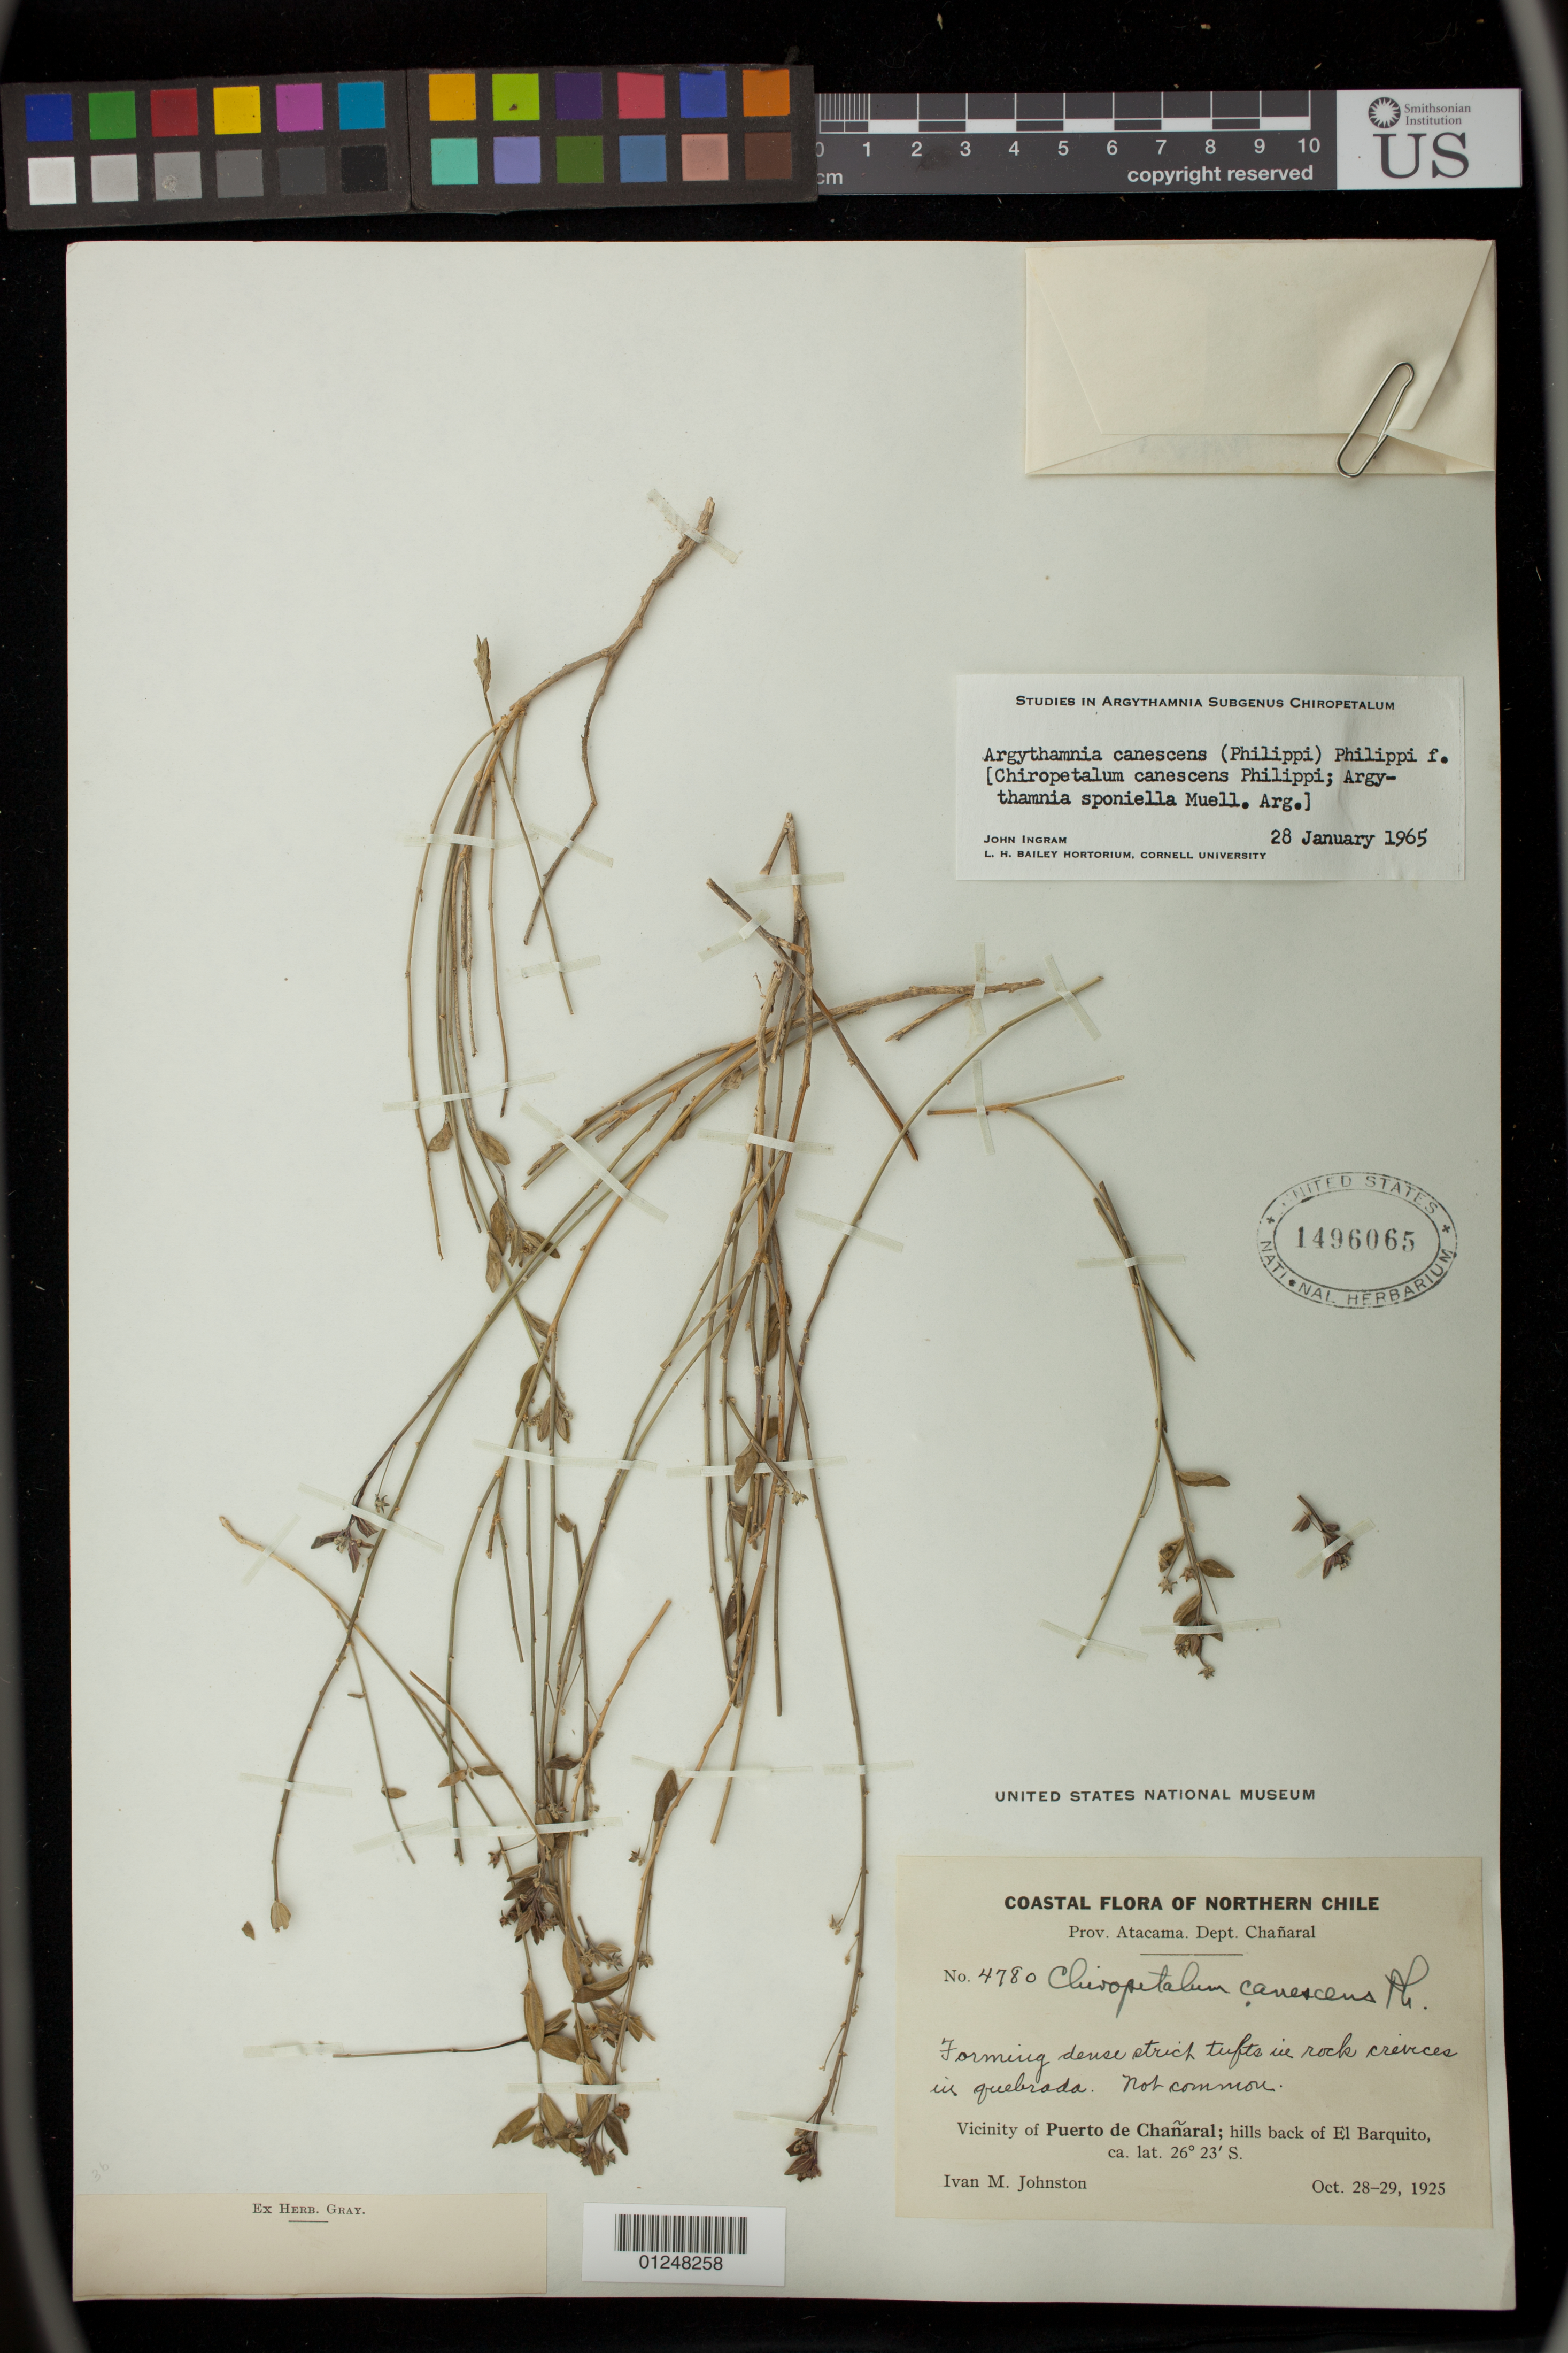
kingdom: Plantae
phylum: Tracheophyta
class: Magnoliopsida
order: Malpighiales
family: Euphorbiaceae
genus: Argythamnia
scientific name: Argythamnia canescens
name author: (Phil.) F. Phil.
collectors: I. Johnston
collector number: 4780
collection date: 1925-10-28/1925-10-29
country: Chile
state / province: Atacama (III)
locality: Dept. Chanaral; Vicinity of Puerto de Chanaral; hills back of El Barquito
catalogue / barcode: US 1496065